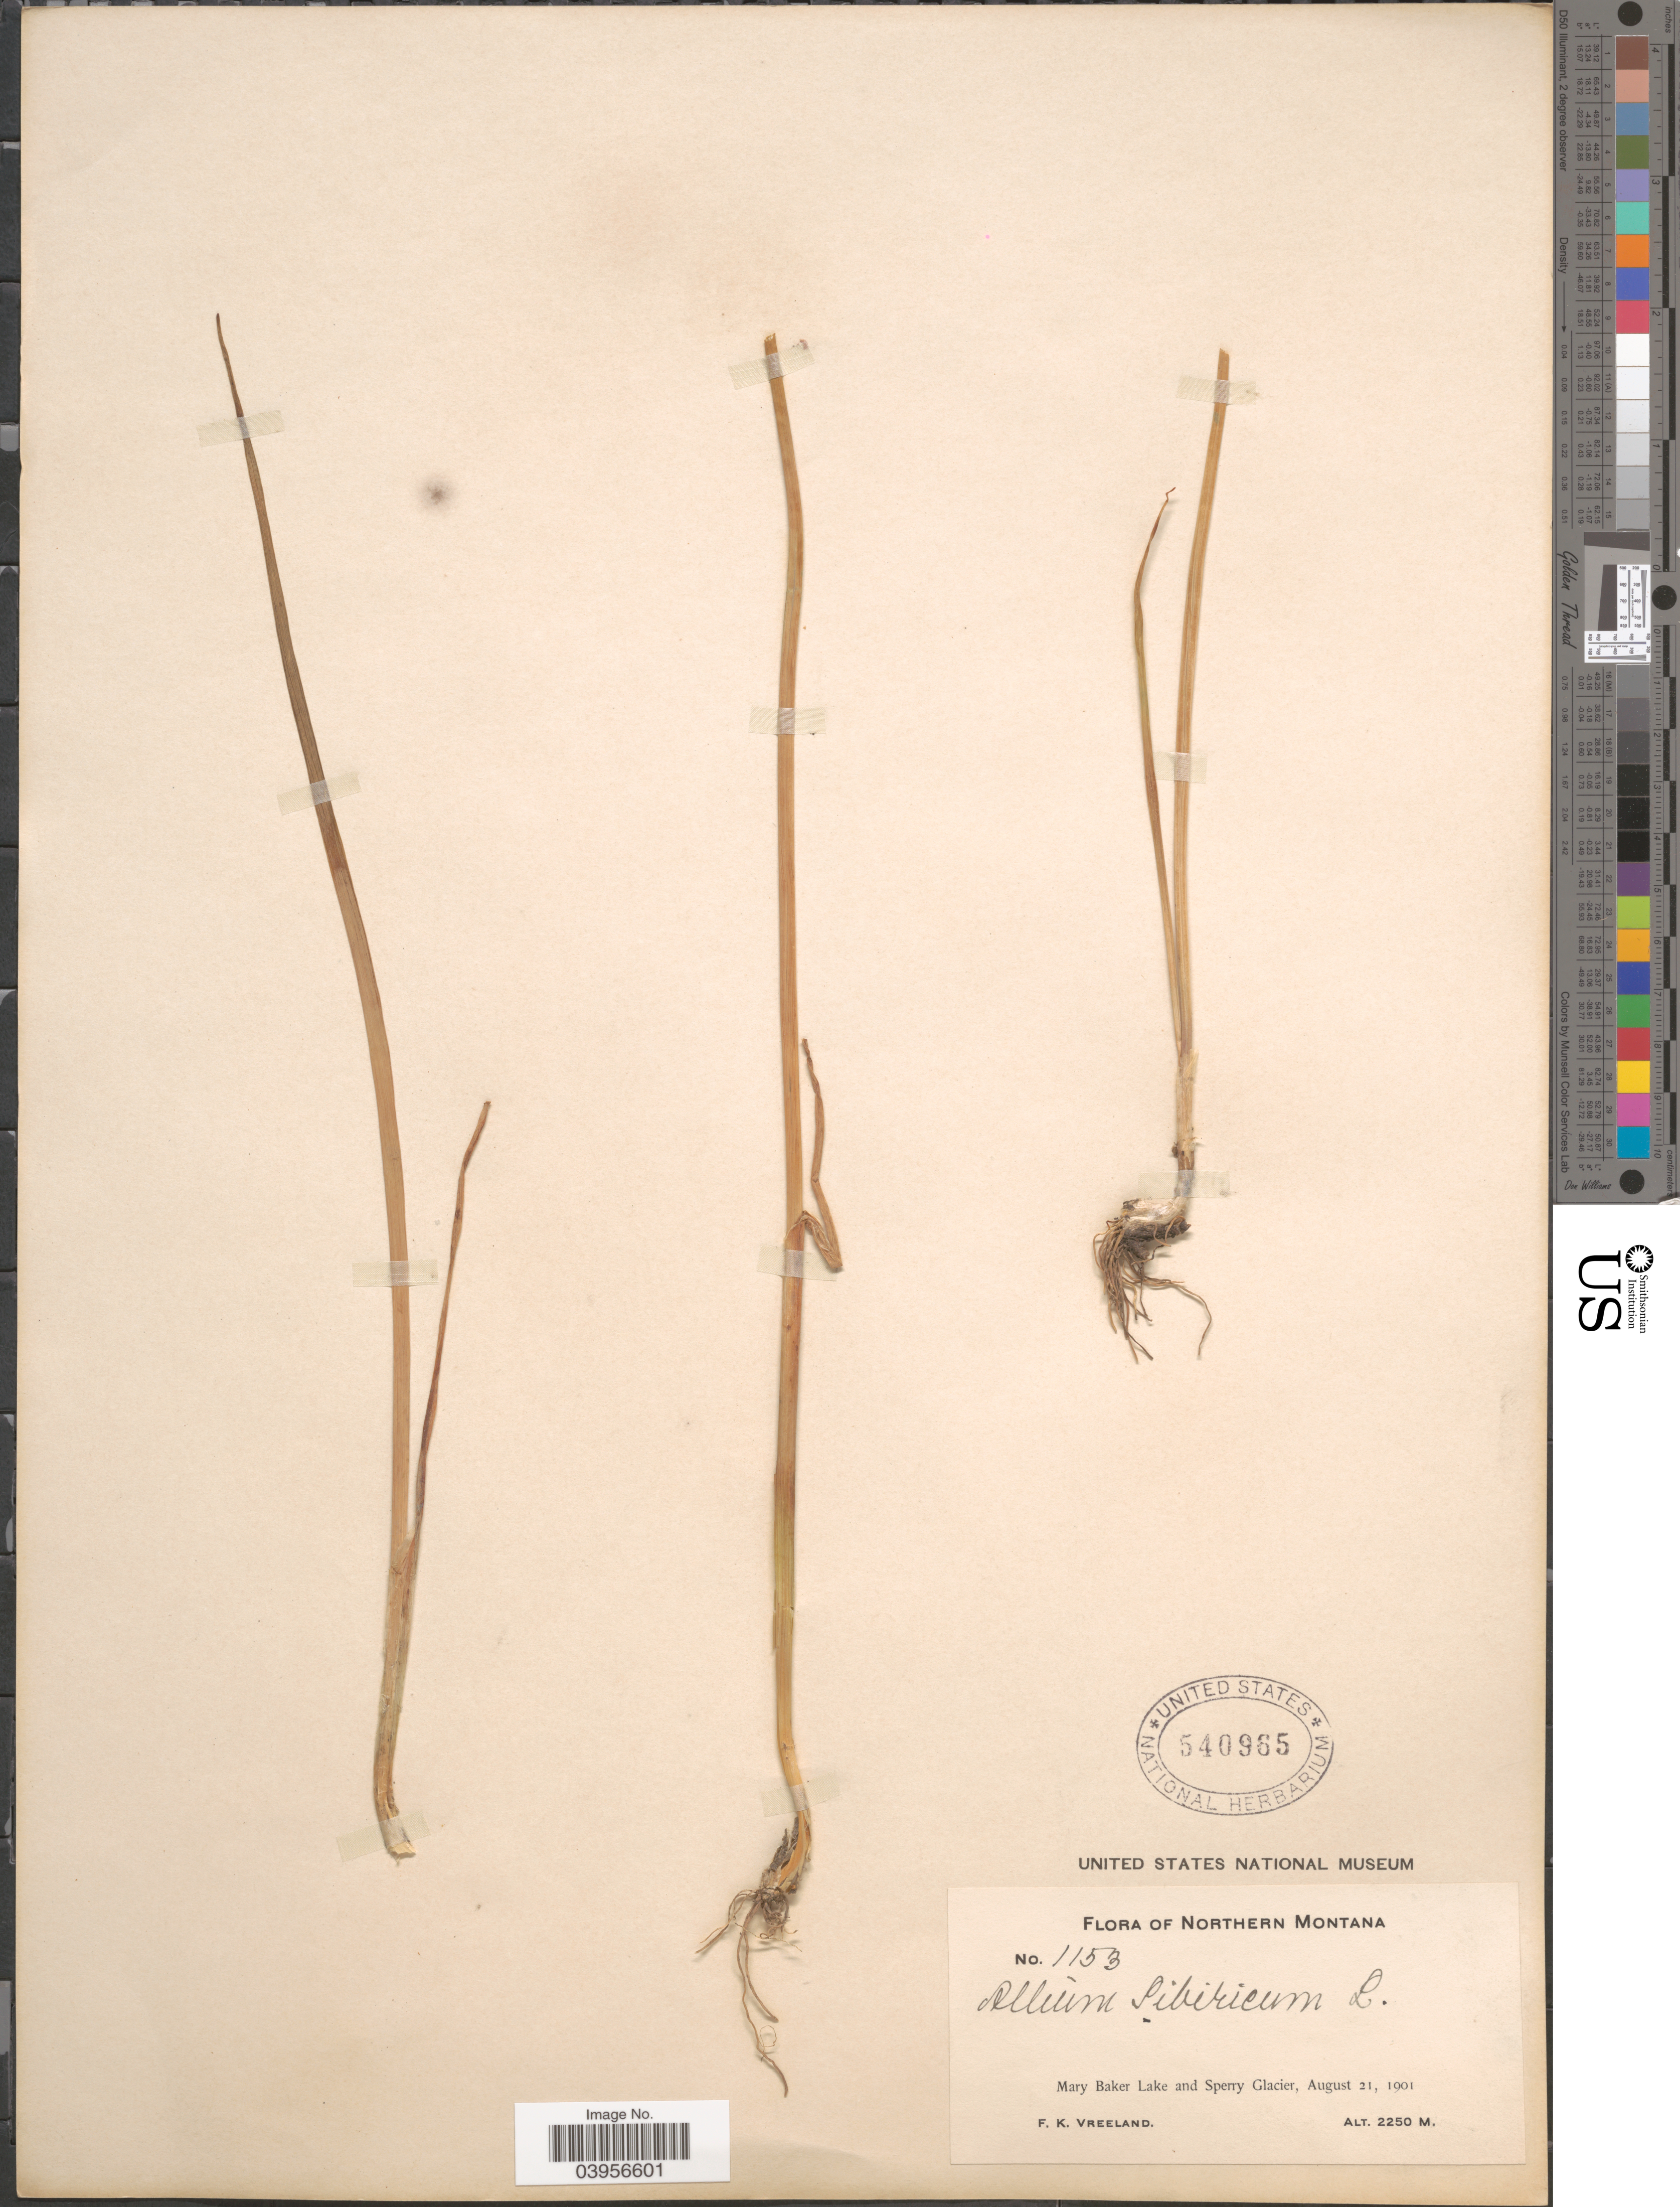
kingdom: Plantae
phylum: Tracheophyta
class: Liliopsida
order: Asparagales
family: Amaryllidaceae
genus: Allium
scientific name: Allium schoenoprasum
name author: L.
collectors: F. Vreeland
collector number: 1153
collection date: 1901-08-21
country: United States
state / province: Montana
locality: Northern Montana. Mary Baker Lake and Sperry Glacier.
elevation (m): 2250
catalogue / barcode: US 540965